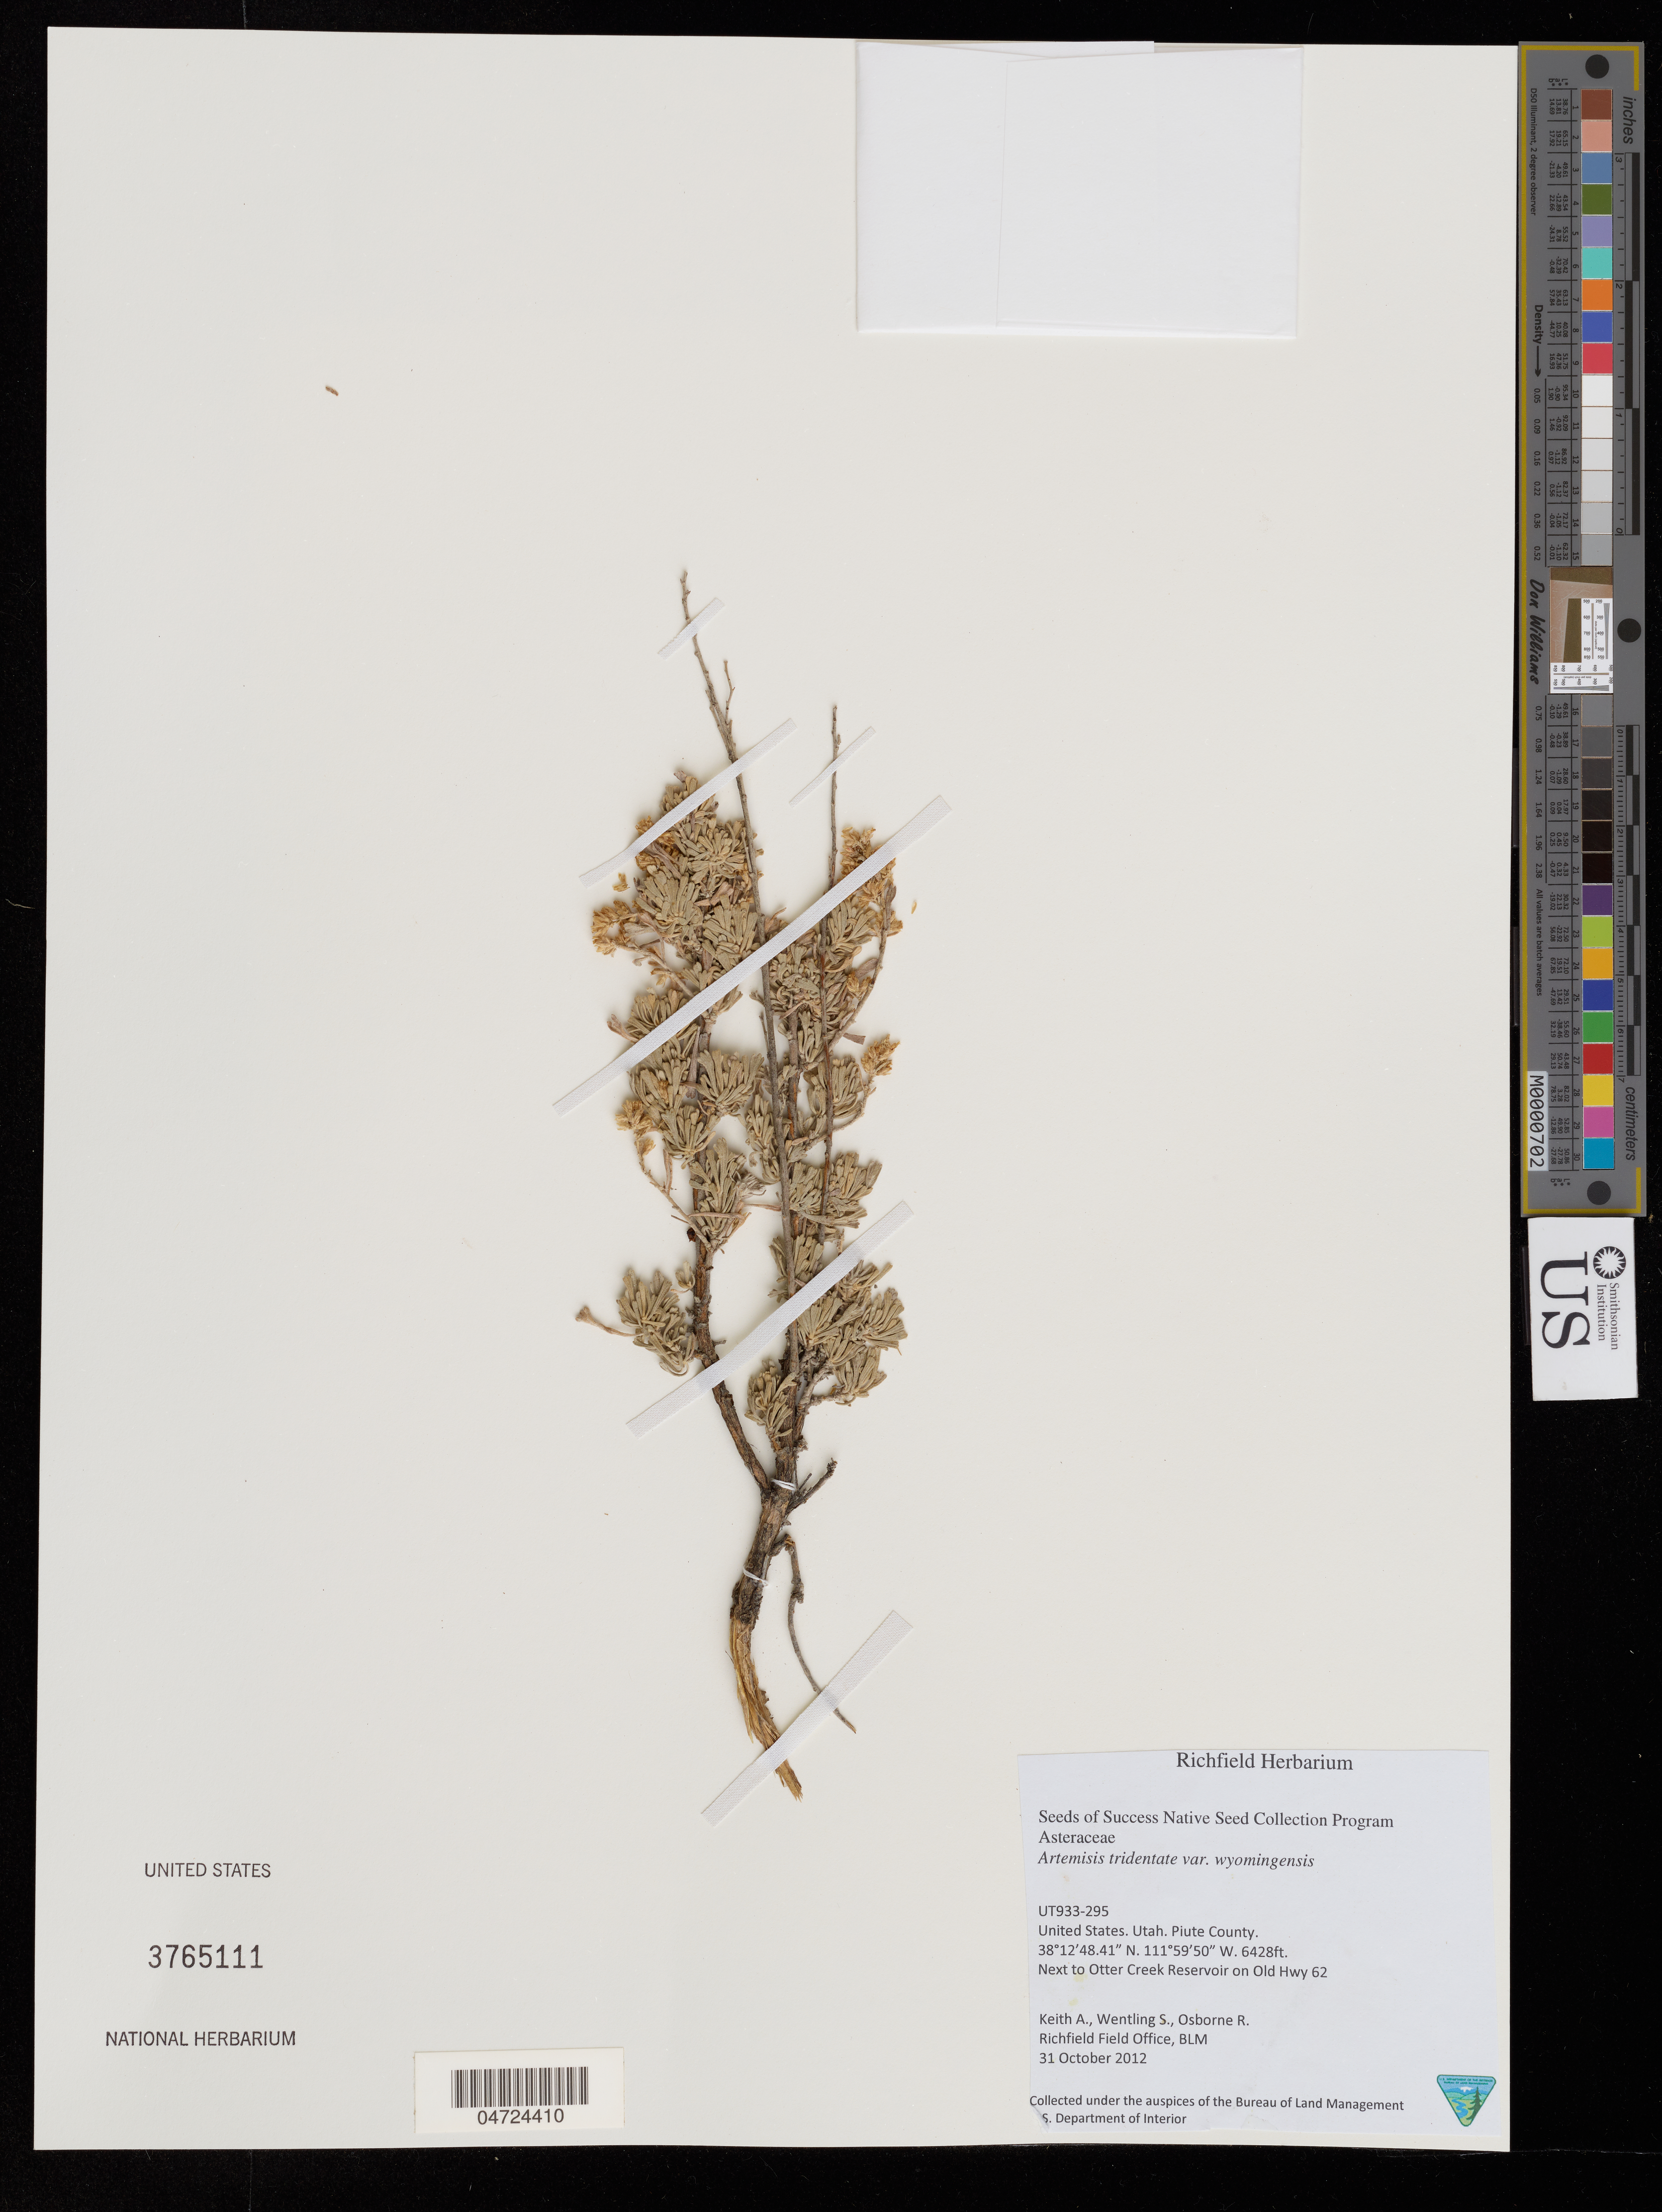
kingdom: Plantae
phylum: Tracheophyta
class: Magnoliopsida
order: Asterales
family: Asteraceae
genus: Artemisia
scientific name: Artemisia tridentata var. wyomingensis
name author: (Beetle & Young) S.L. Welsh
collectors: A. Keith, S. Wentling & R. Osborne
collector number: UT933-295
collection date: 2012-10-31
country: United States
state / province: Utah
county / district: Piute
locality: Piute County. Next to Otter Creek Reservoir on Old Hwy 62.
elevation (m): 1959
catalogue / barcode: US 3765111